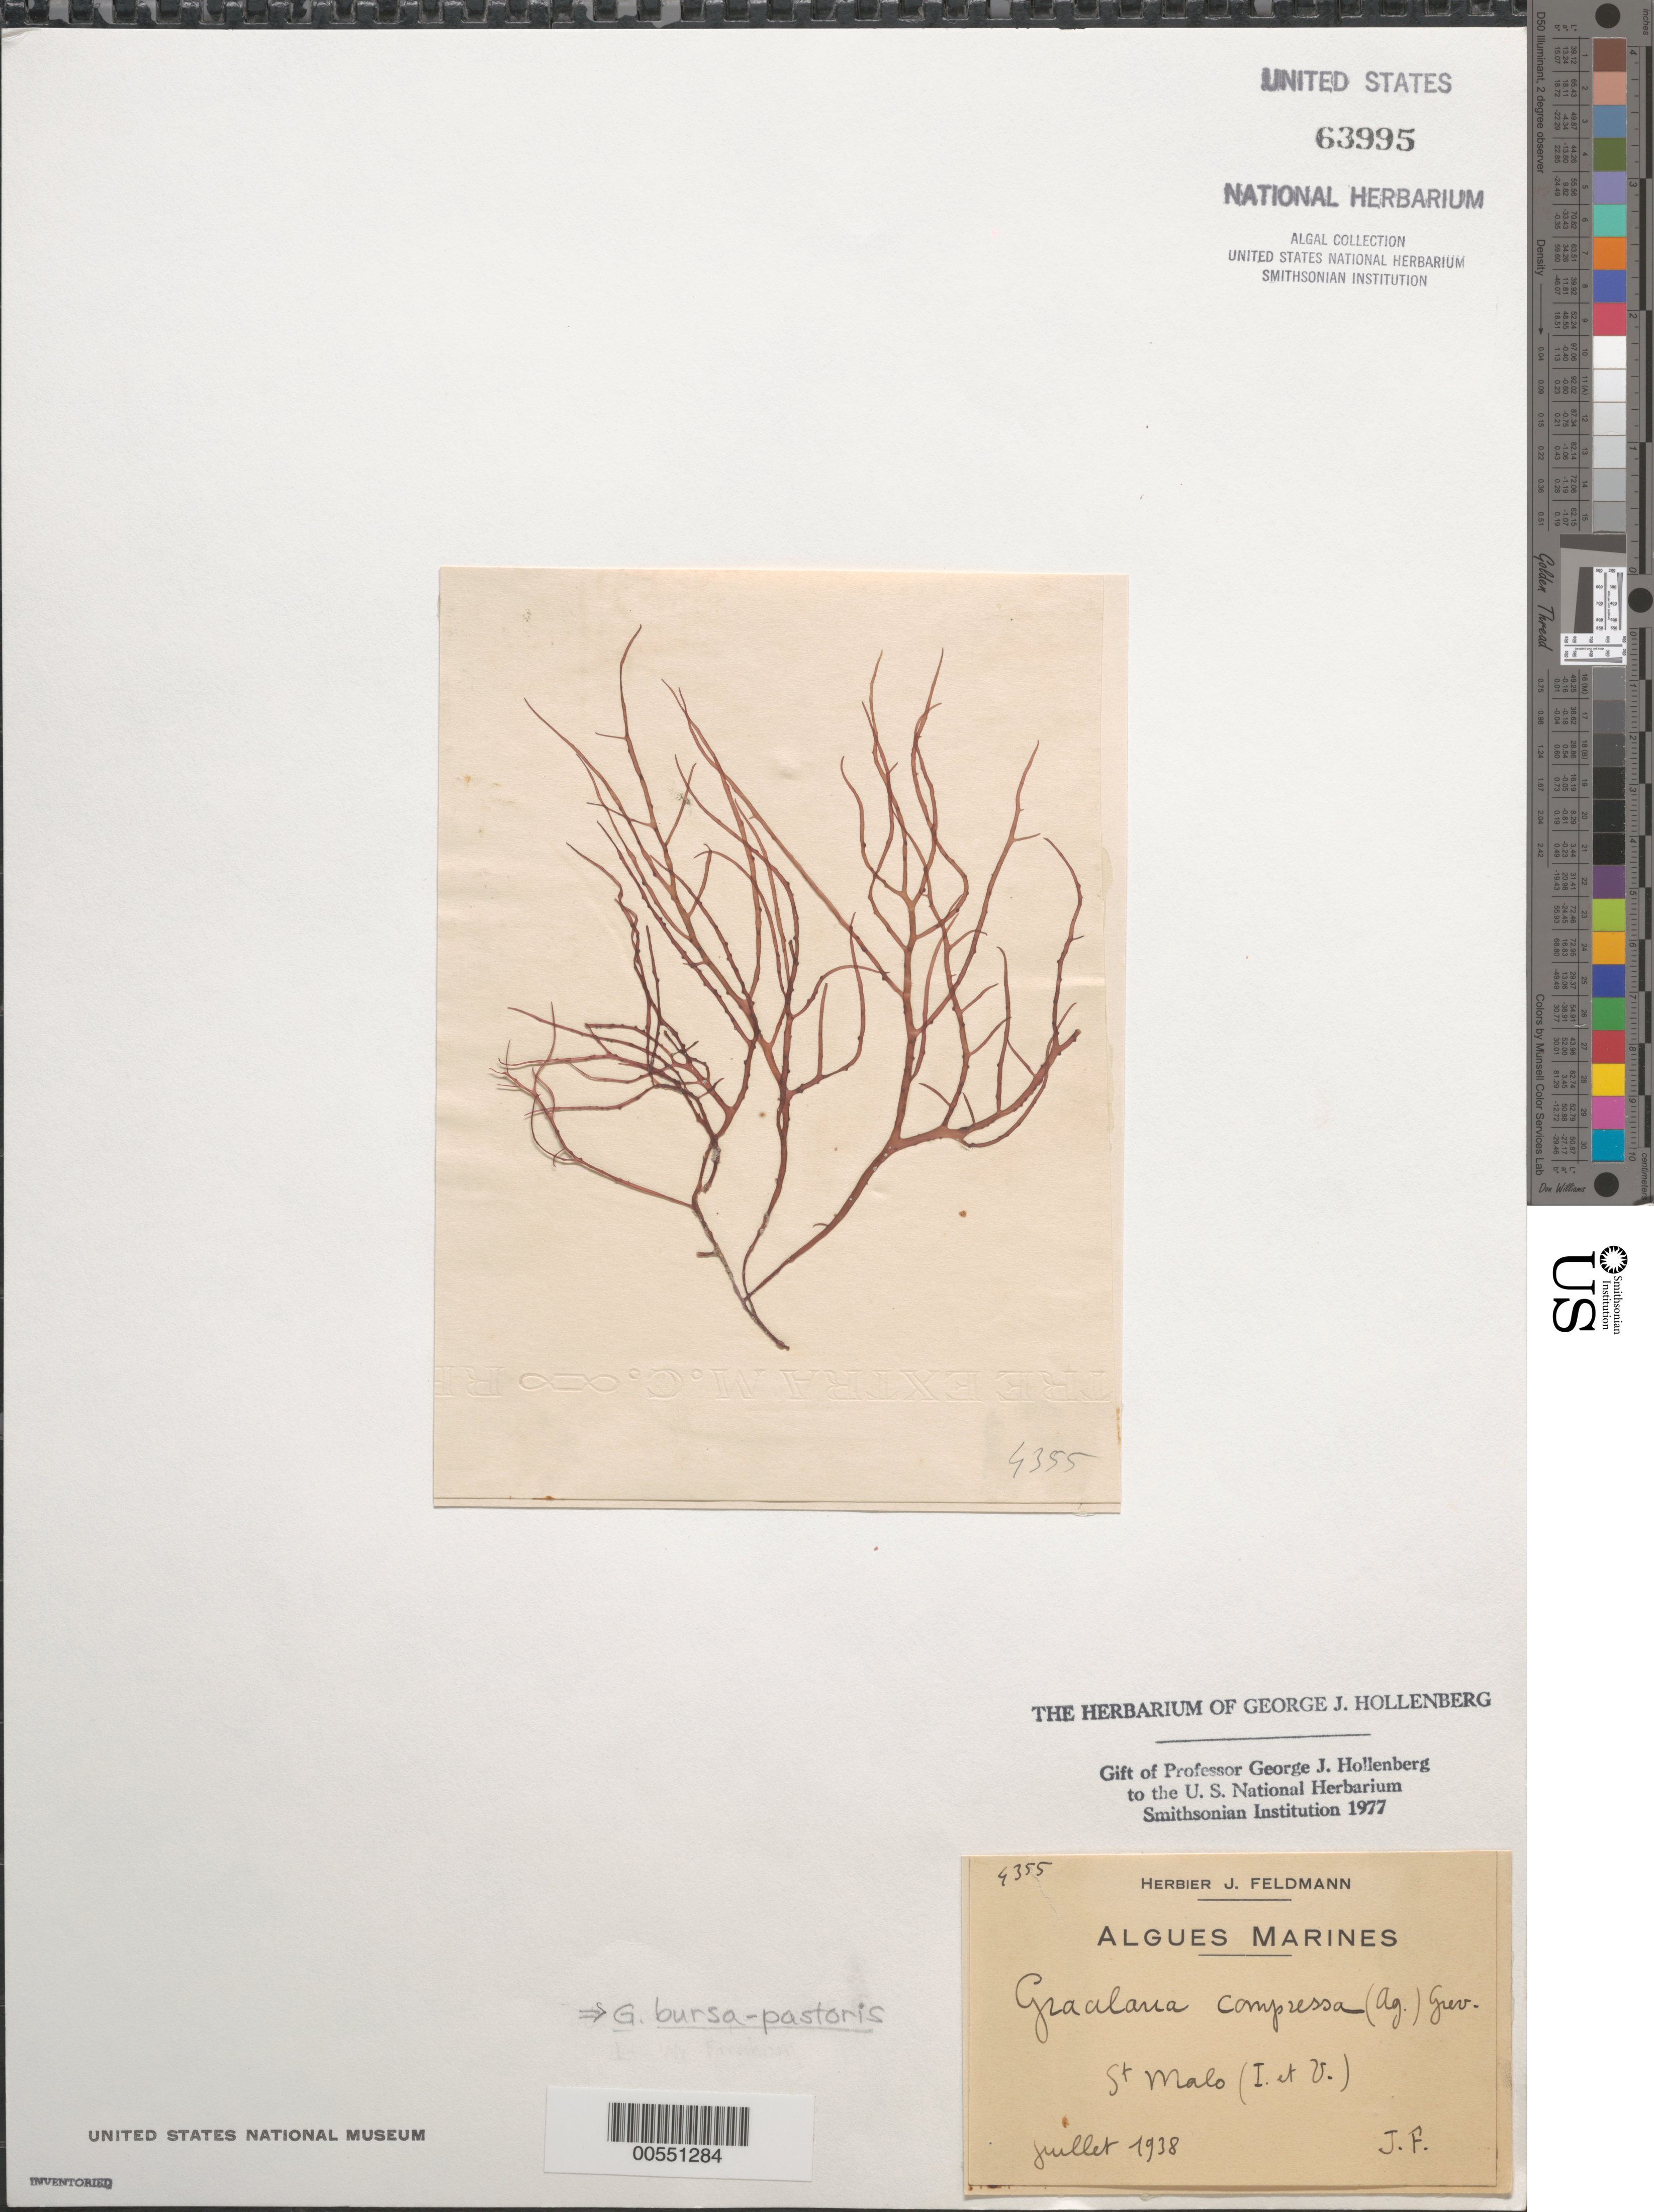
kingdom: Plantae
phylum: Rhodophyta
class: Florideophyceae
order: Gracilariales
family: Gracilariaceae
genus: Gracilaria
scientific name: Gracilaria bursa-pastoris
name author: (S.G. Gmel.) P.C. Silva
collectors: J. Feldmann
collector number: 4355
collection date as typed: Jul 1938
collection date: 1938-07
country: France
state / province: Bretagne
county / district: Ille-et-Vilaine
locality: St. Malo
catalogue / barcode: US 63995